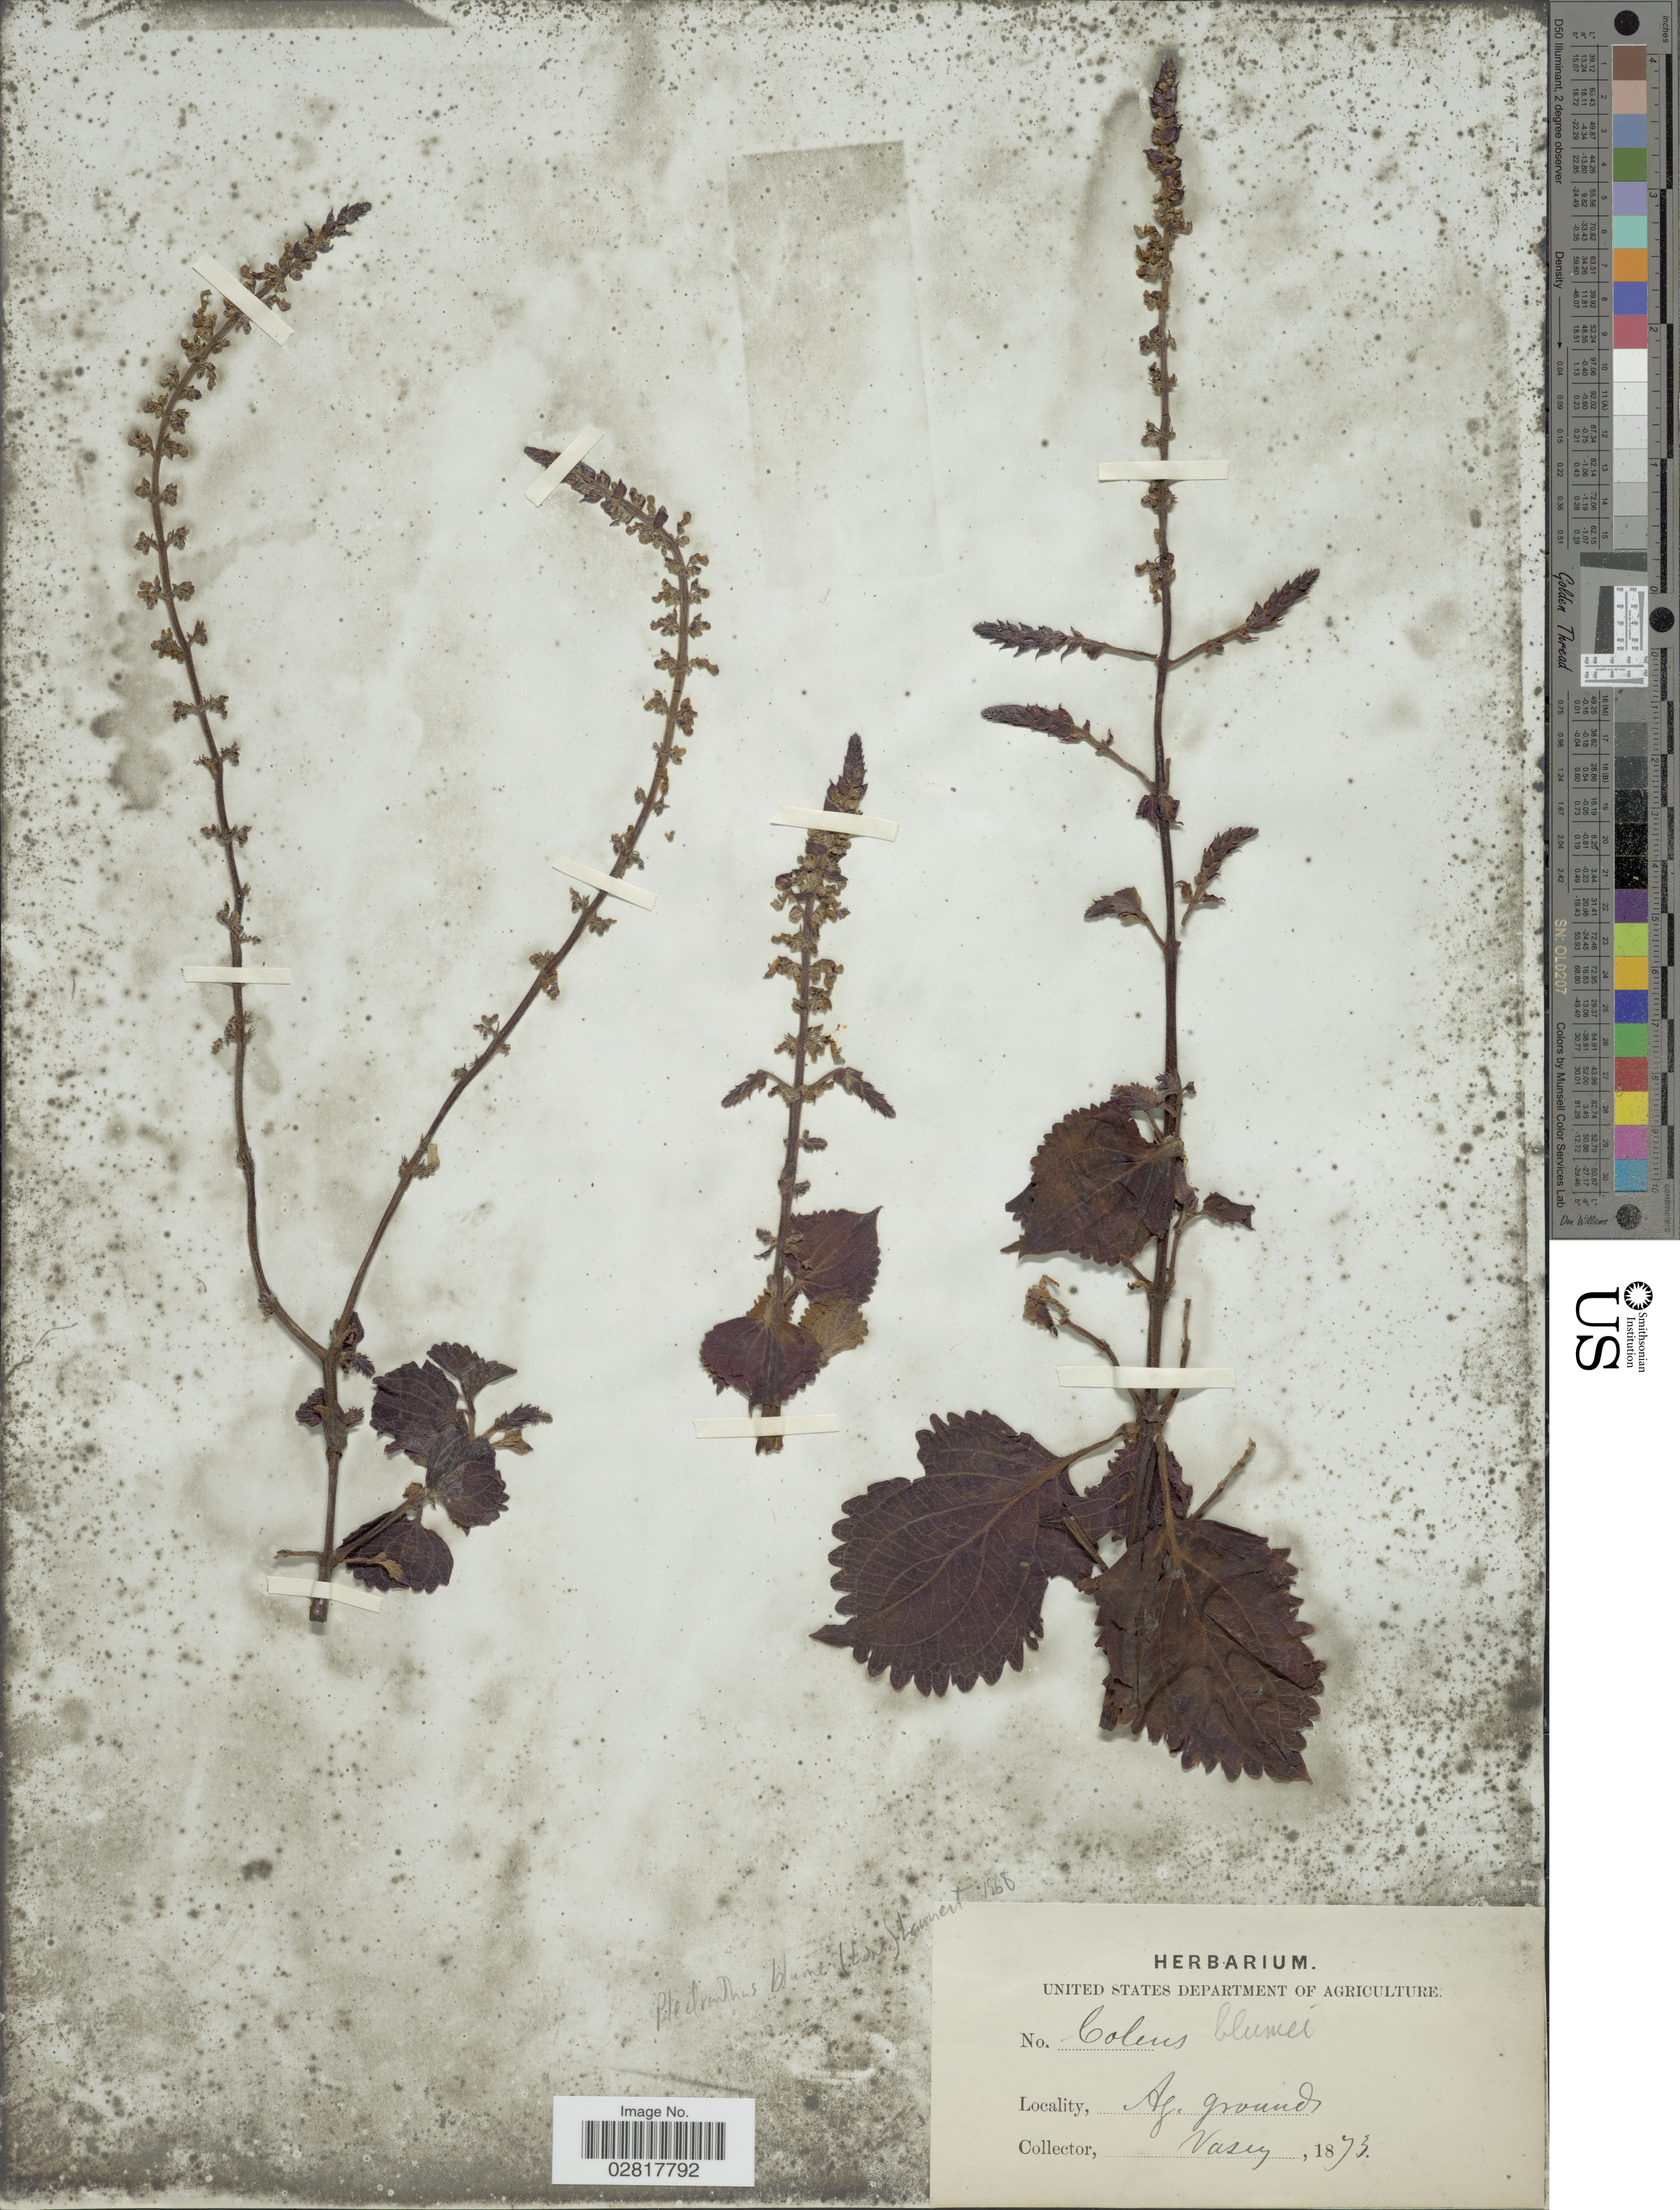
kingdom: Plantae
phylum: Tracheophyta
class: Magnoliopsida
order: Lamiales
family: Lamiaceae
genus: Plectranthus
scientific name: Plectranthus scutellarioides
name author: (L.) R. Br.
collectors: Vasey, --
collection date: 1873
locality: Ag grounds.